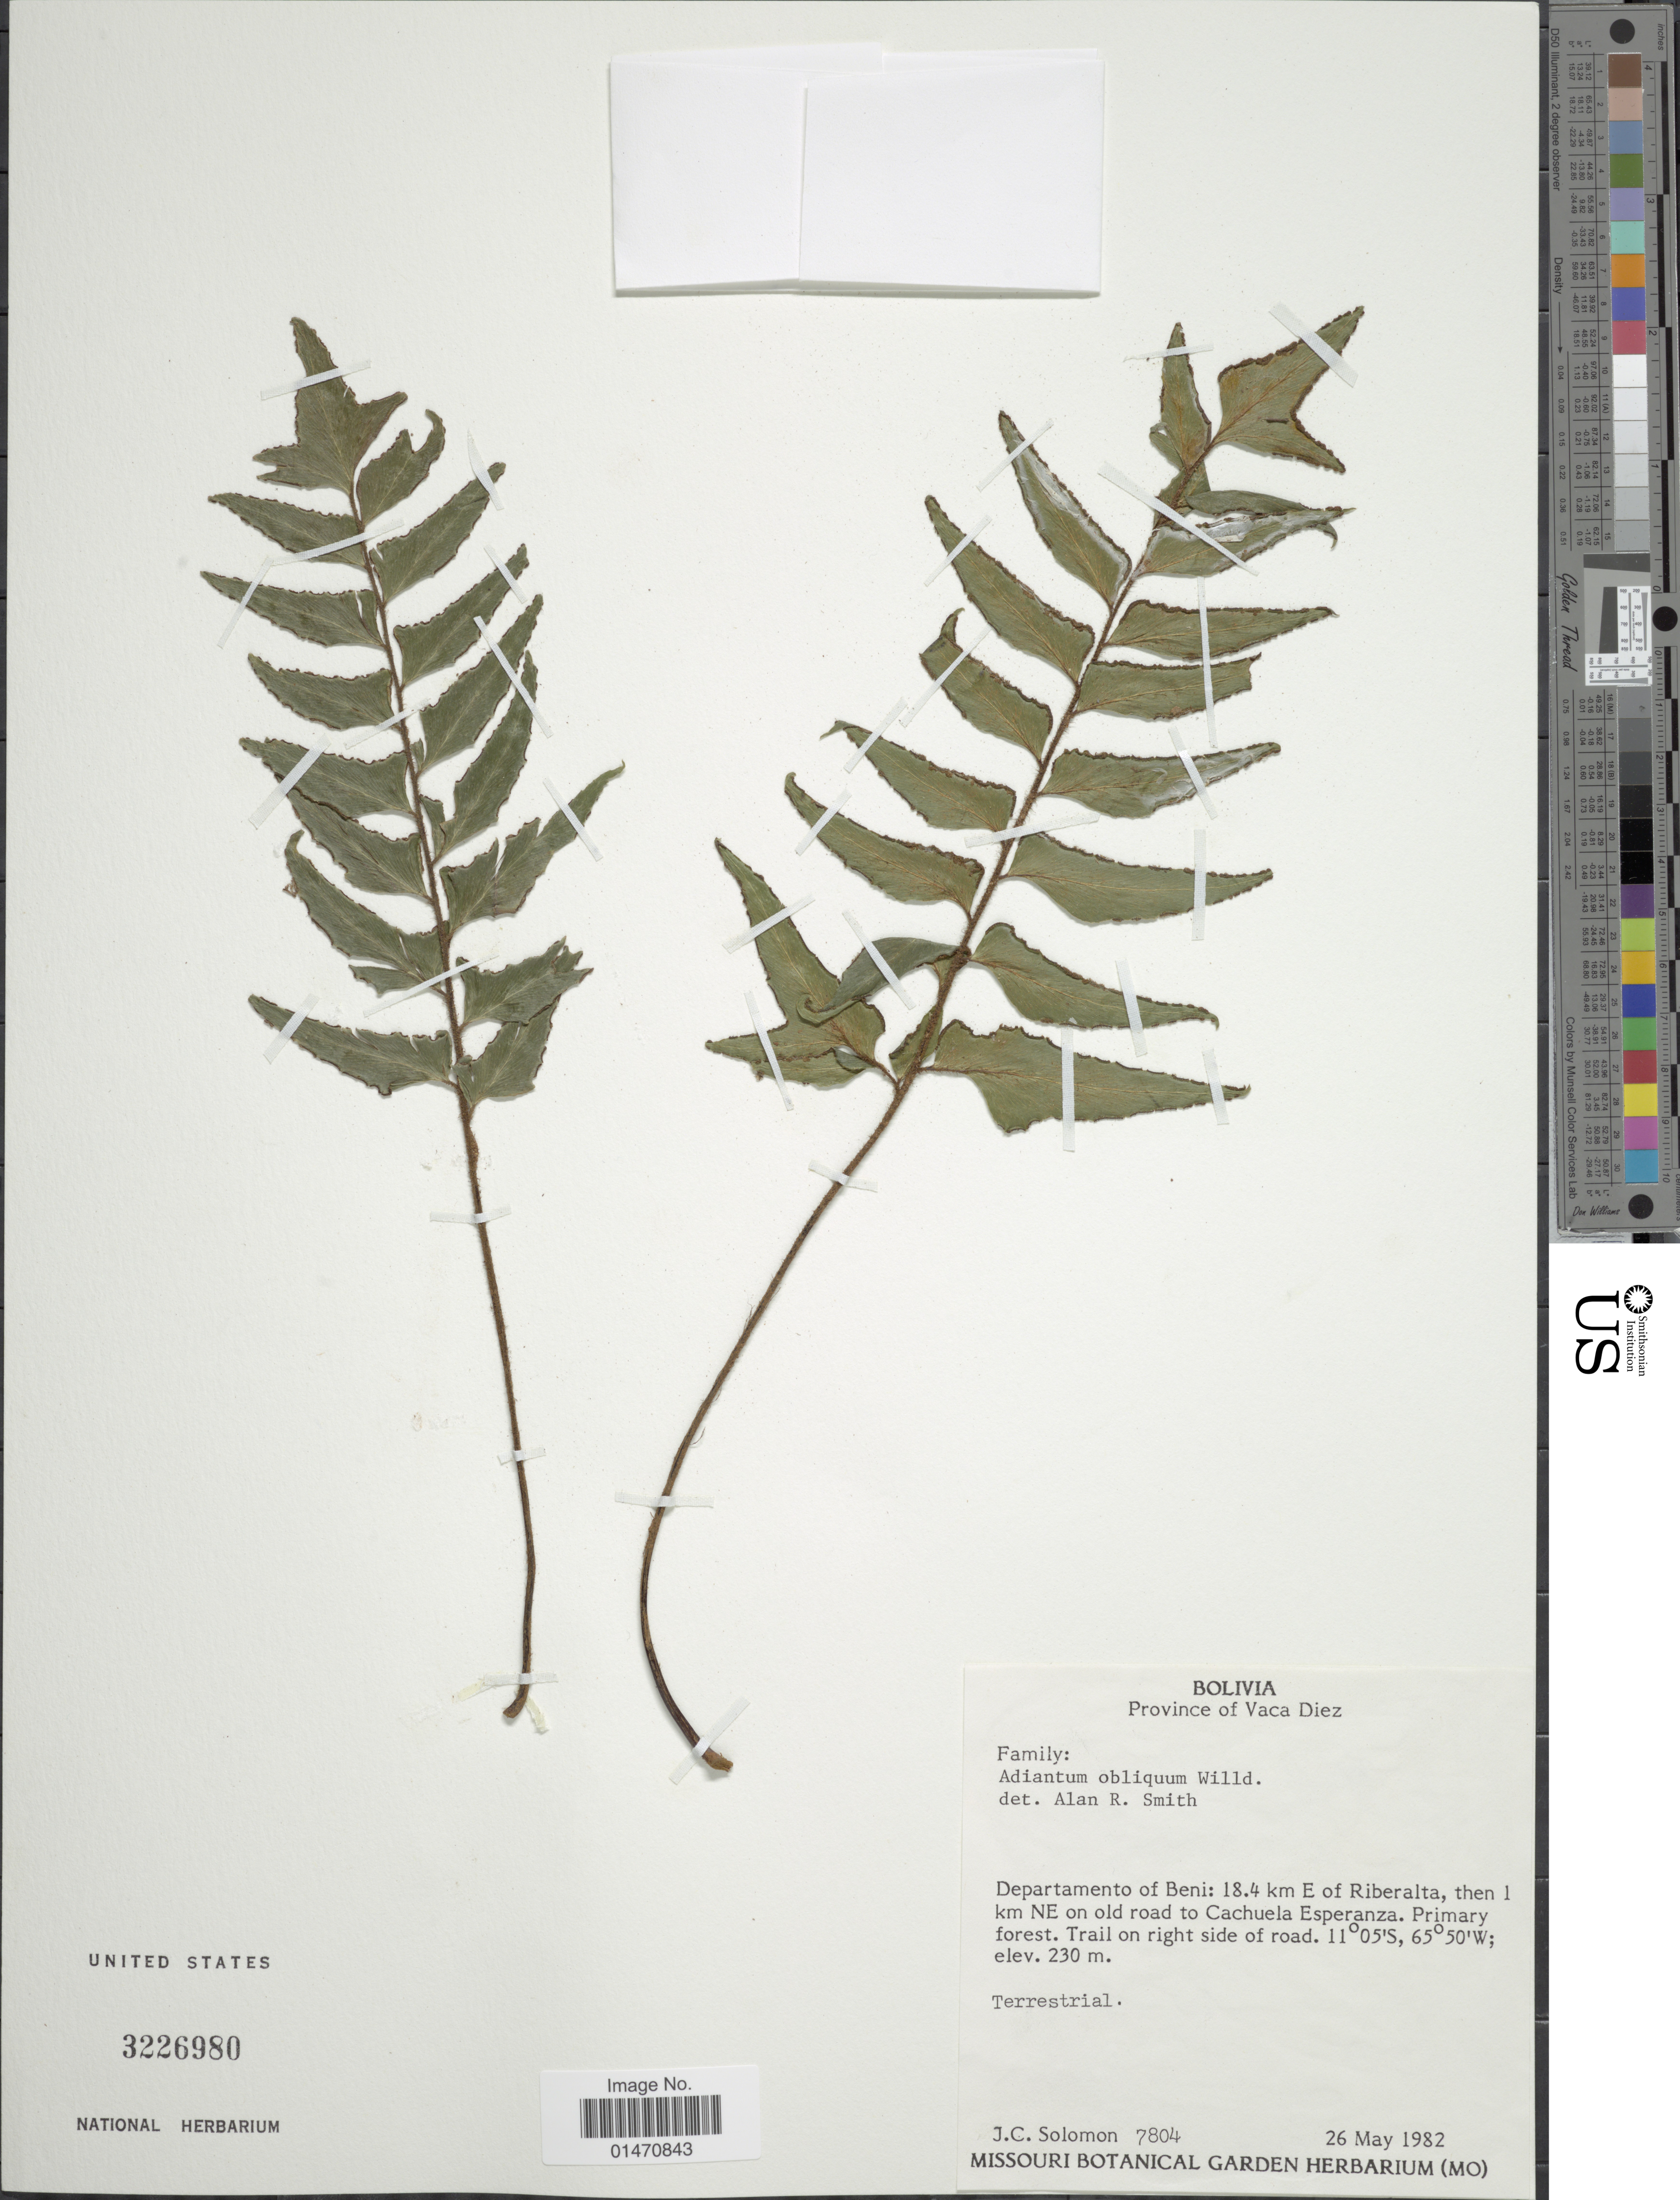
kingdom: Plantae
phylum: Tracheophyta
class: Polypodiopsida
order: Polypodiales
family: Pteridaceae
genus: Adiantum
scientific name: Adiantum obliquum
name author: Willd.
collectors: J. C. Solomon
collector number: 7804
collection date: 1982-05-26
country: Bolivia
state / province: Beni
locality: Departamento of Beni: 18.4 km E of Riberalta, the 1km NE on old road to Cachuela Esperanza, primary forest, trail on right side of road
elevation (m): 230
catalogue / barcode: US 3226980